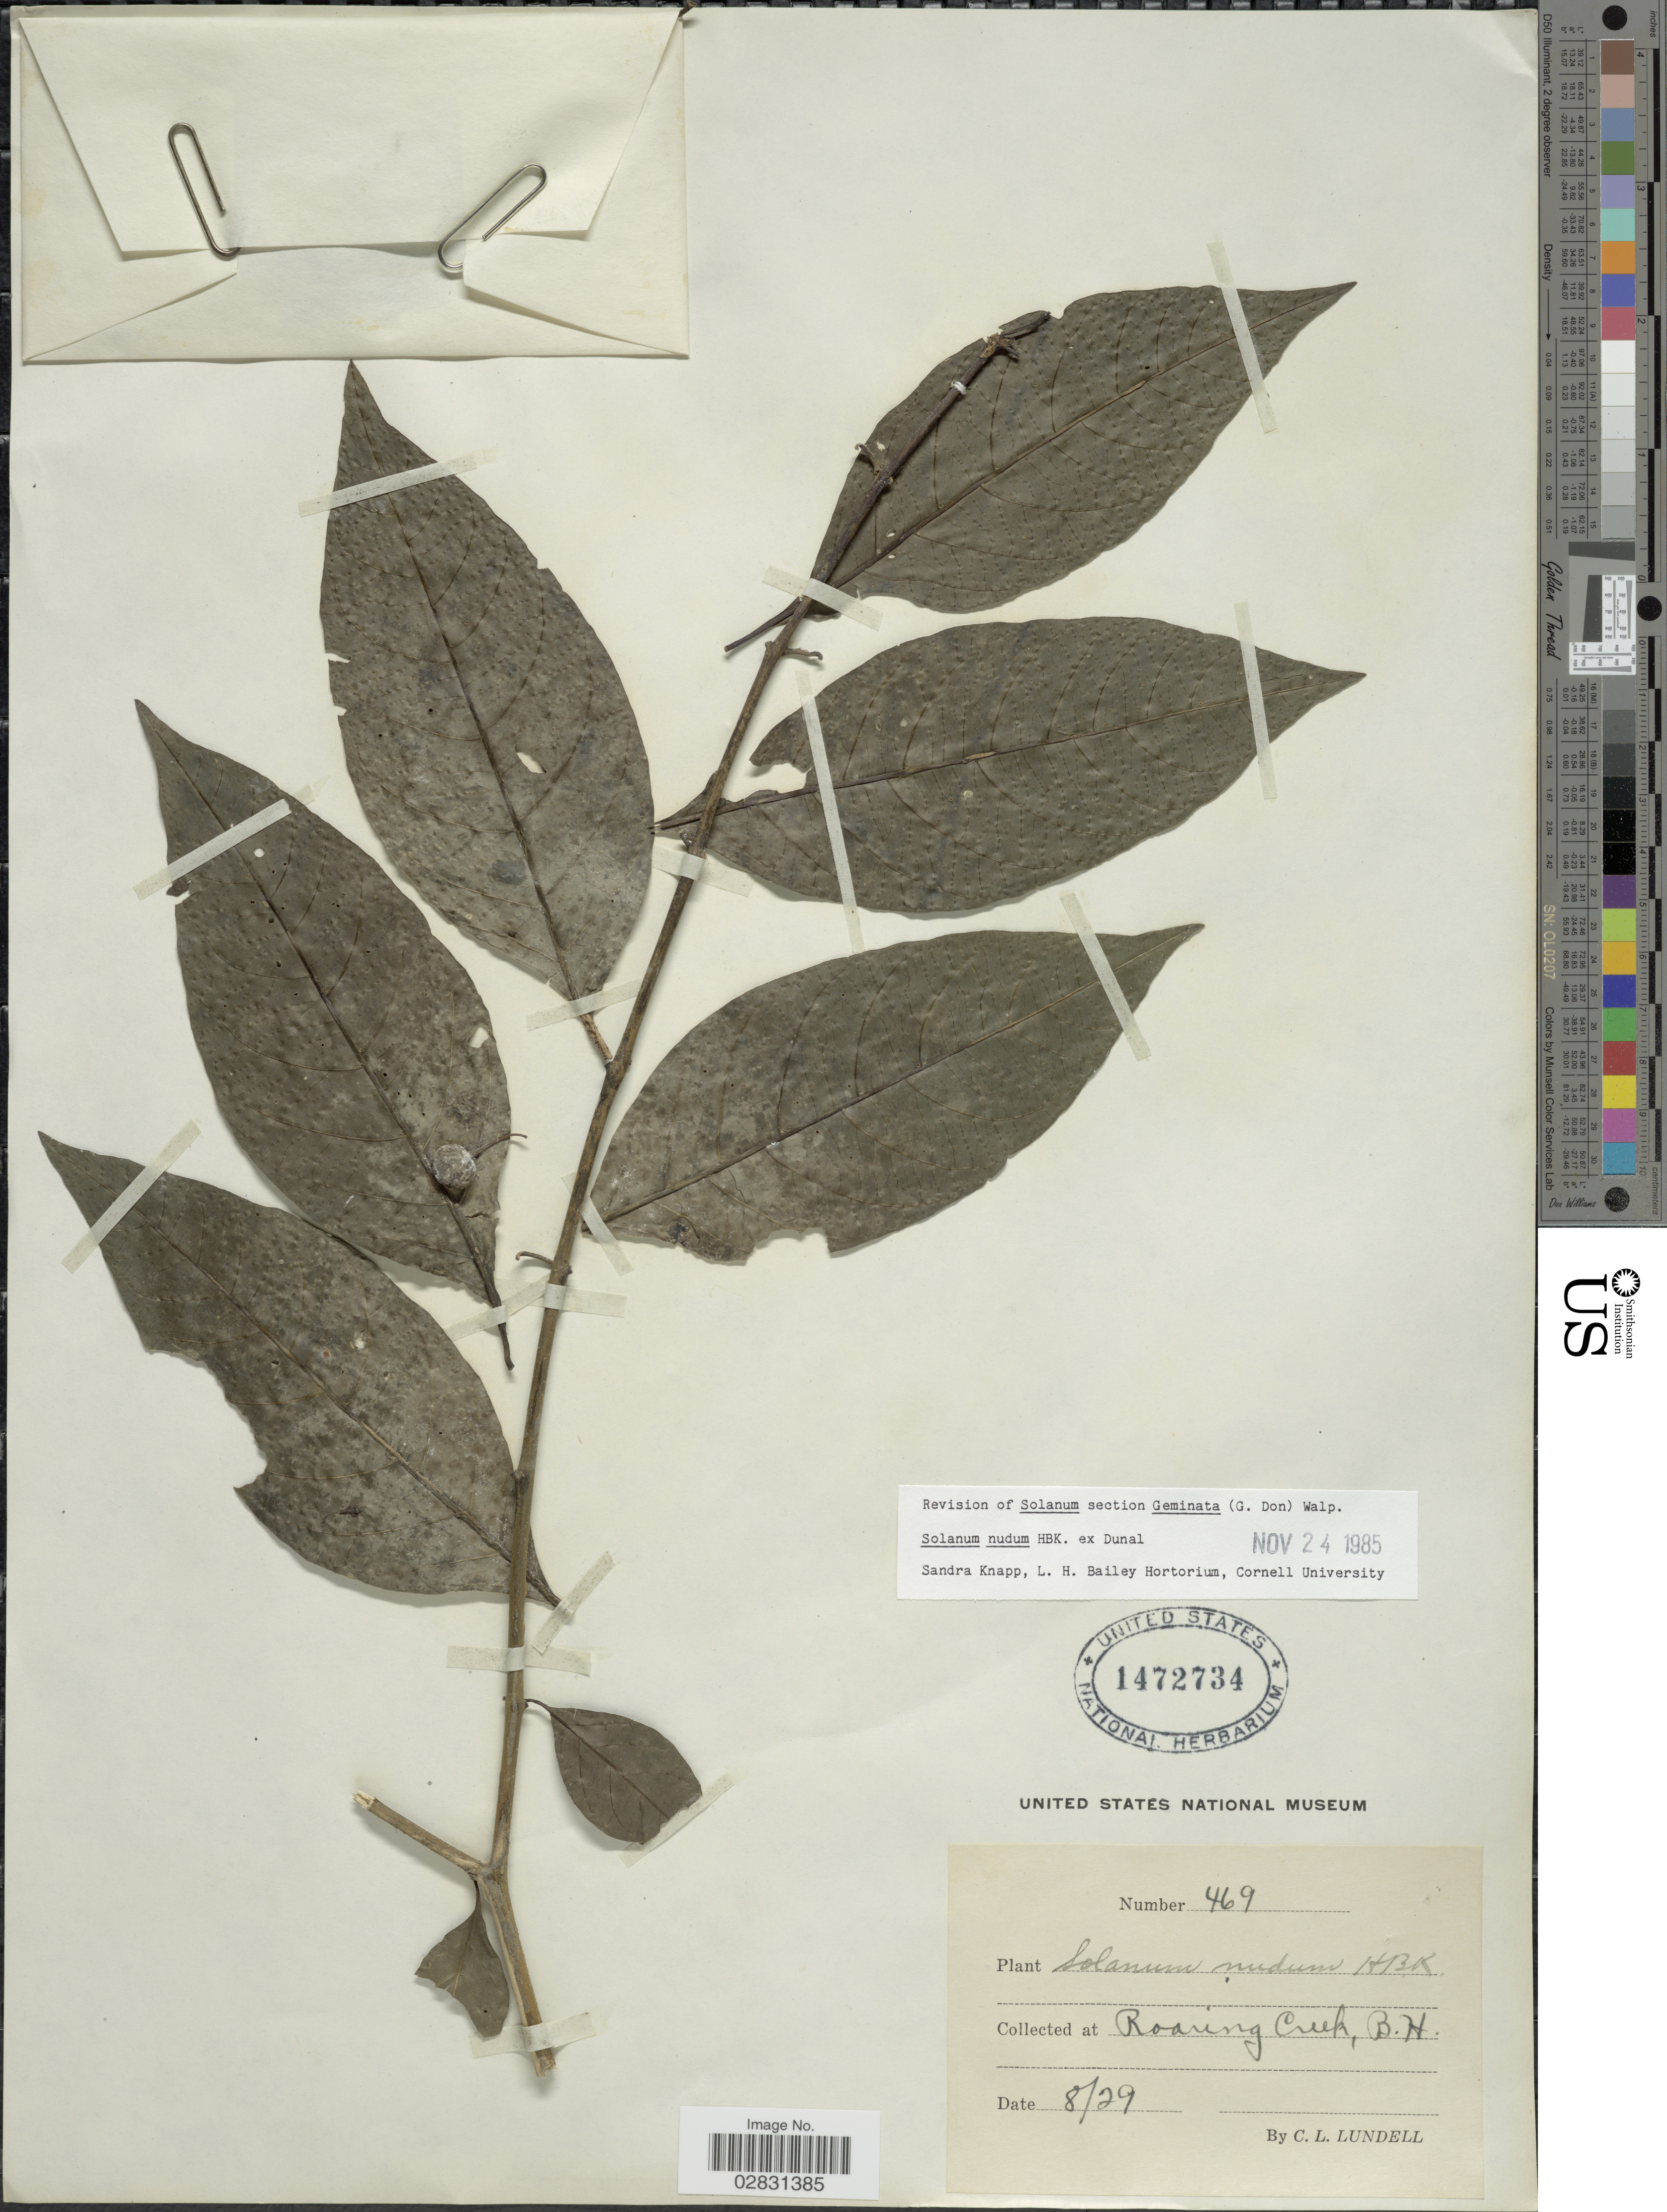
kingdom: Plantae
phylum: Tracheophyta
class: Magnoliopsida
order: Solanales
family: Solanaceae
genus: Solanum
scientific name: Solanum nudum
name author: Dunal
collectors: C. L. Lundell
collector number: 469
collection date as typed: Transcribed d/m/y: /8/29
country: Belize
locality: Roaring Creek, B.H.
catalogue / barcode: US 1472734